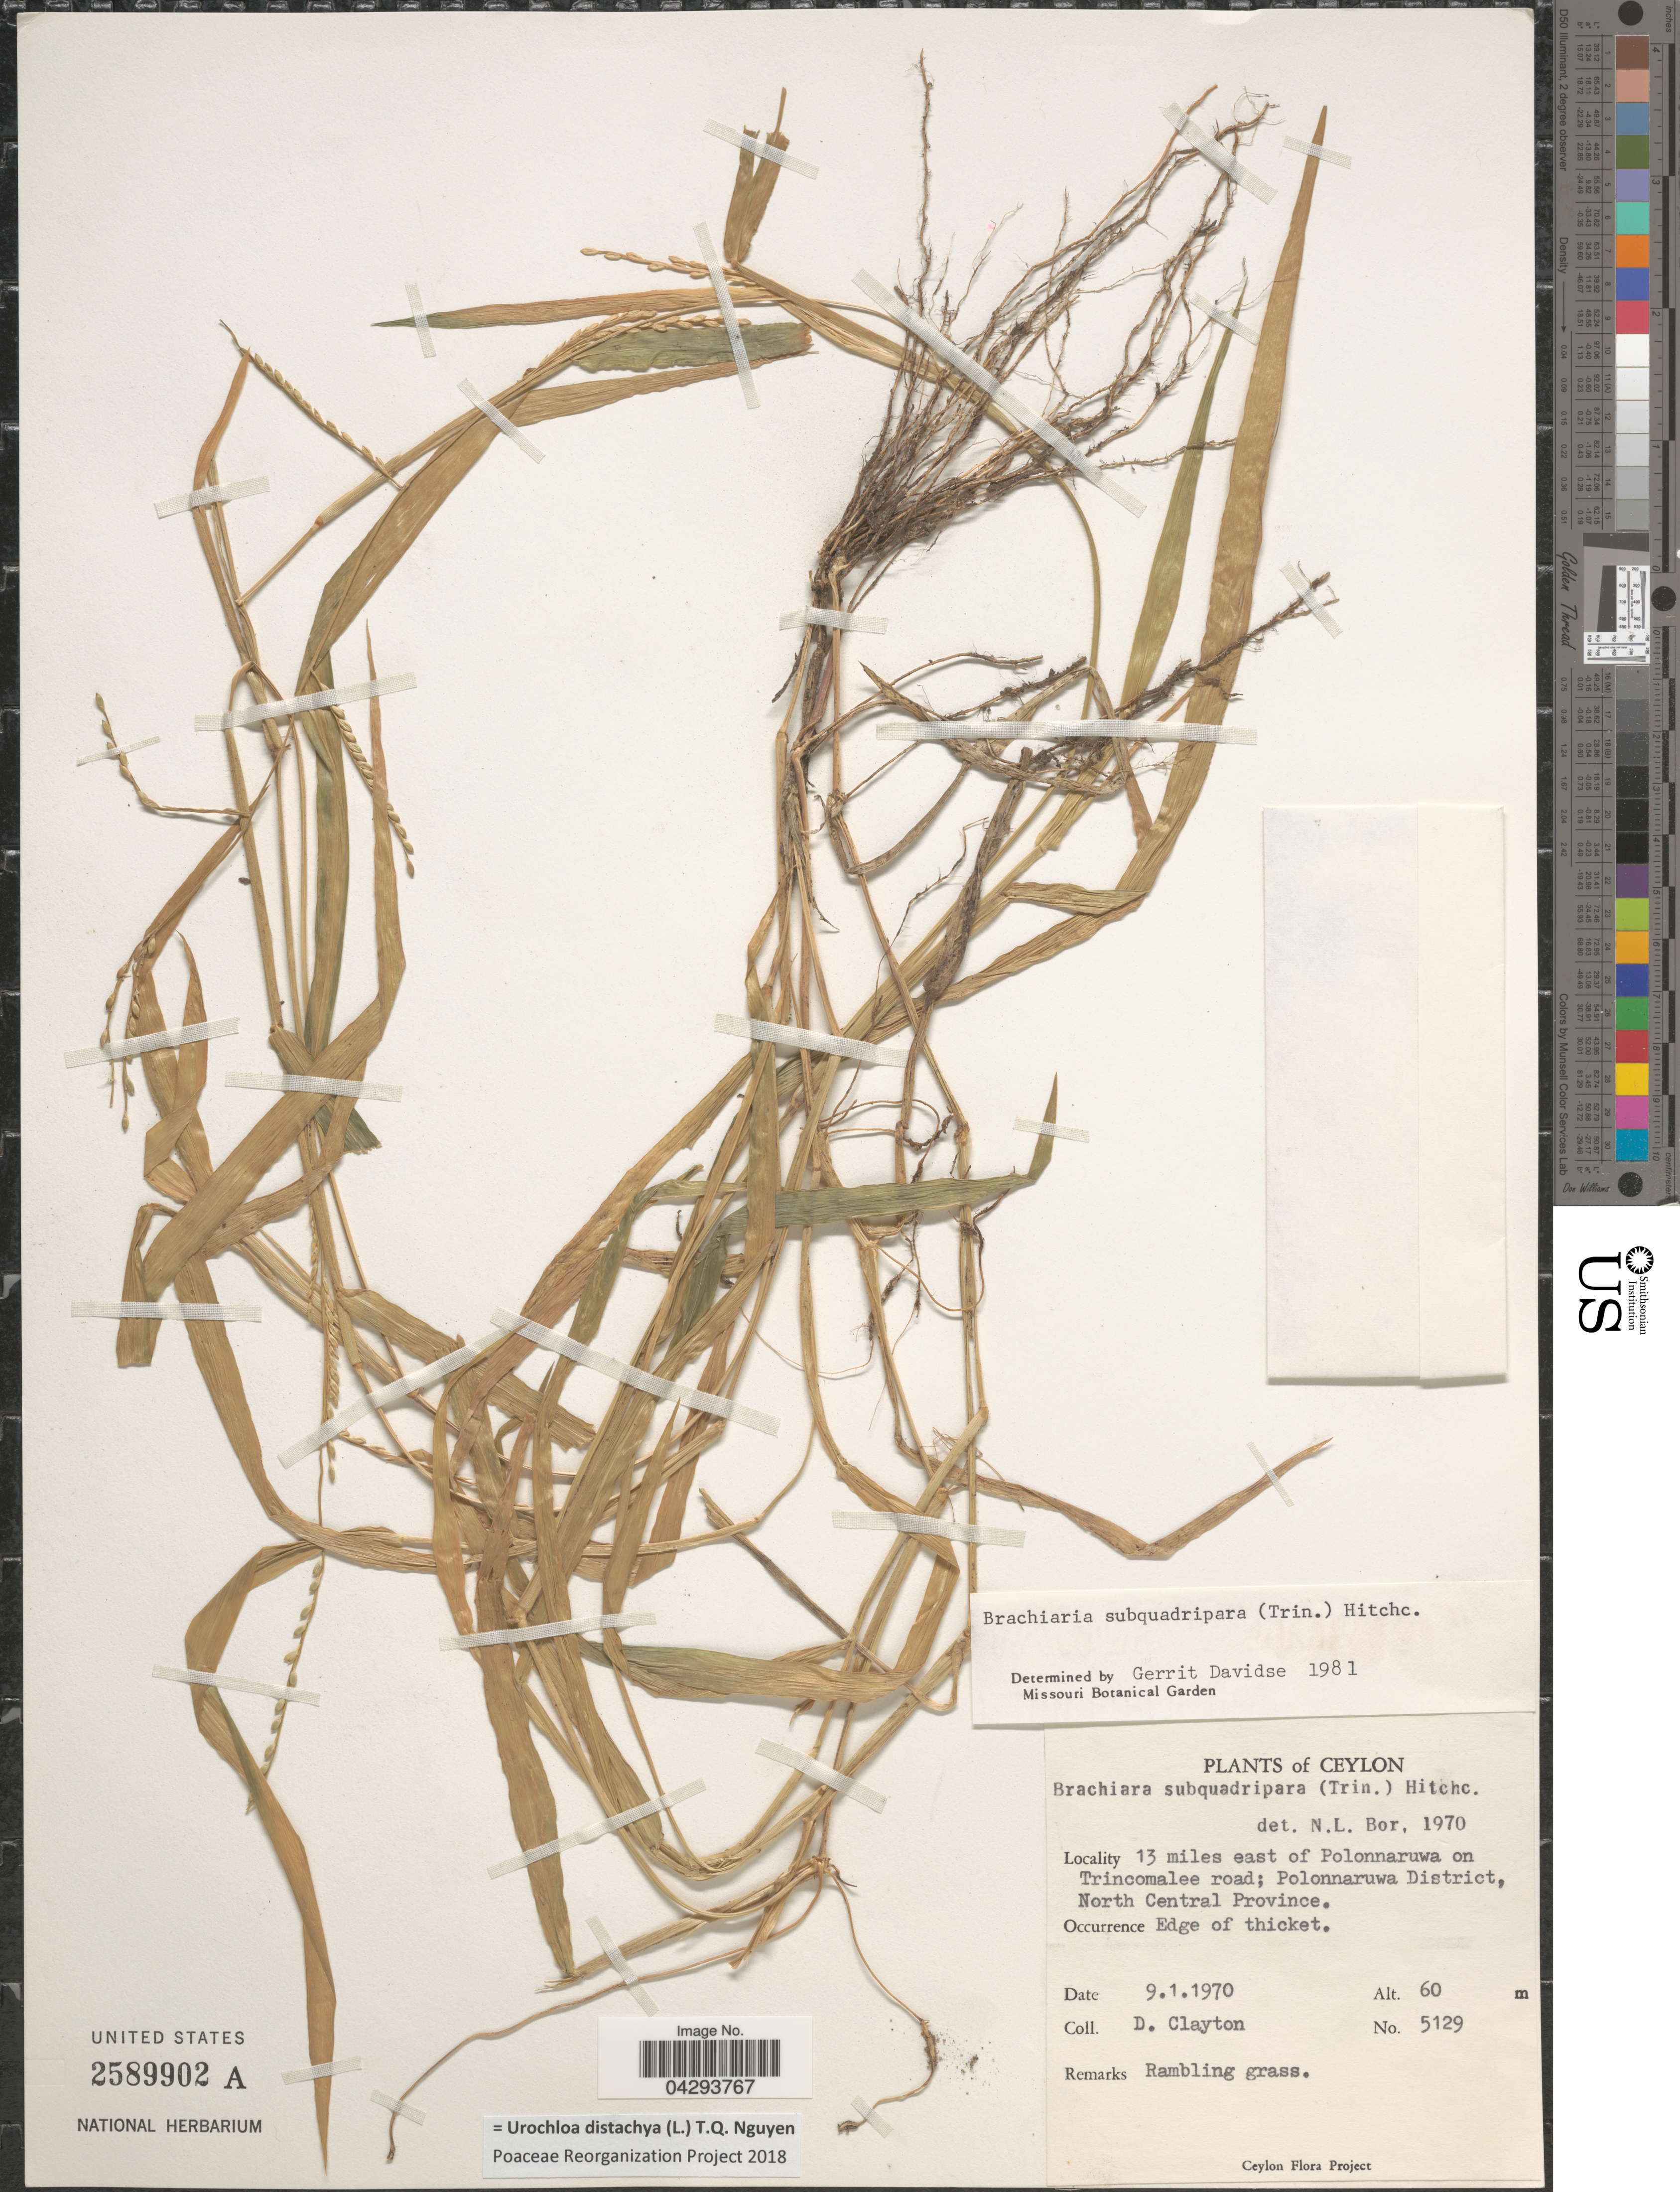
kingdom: Plantae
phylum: Tracheophyta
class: Liliopsida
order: Poales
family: Poaceae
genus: Urochloa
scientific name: Urochloa distachya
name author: (L.) T.Q. Nguyen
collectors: D. Clayton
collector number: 5129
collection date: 1970-01-09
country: Sri Lanka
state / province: North Central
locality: Ceylon. 13 miles east of Polonnaruwa on Trincomalee road; Polonnaruwa District.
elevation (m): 60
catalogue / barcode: US 2589902A